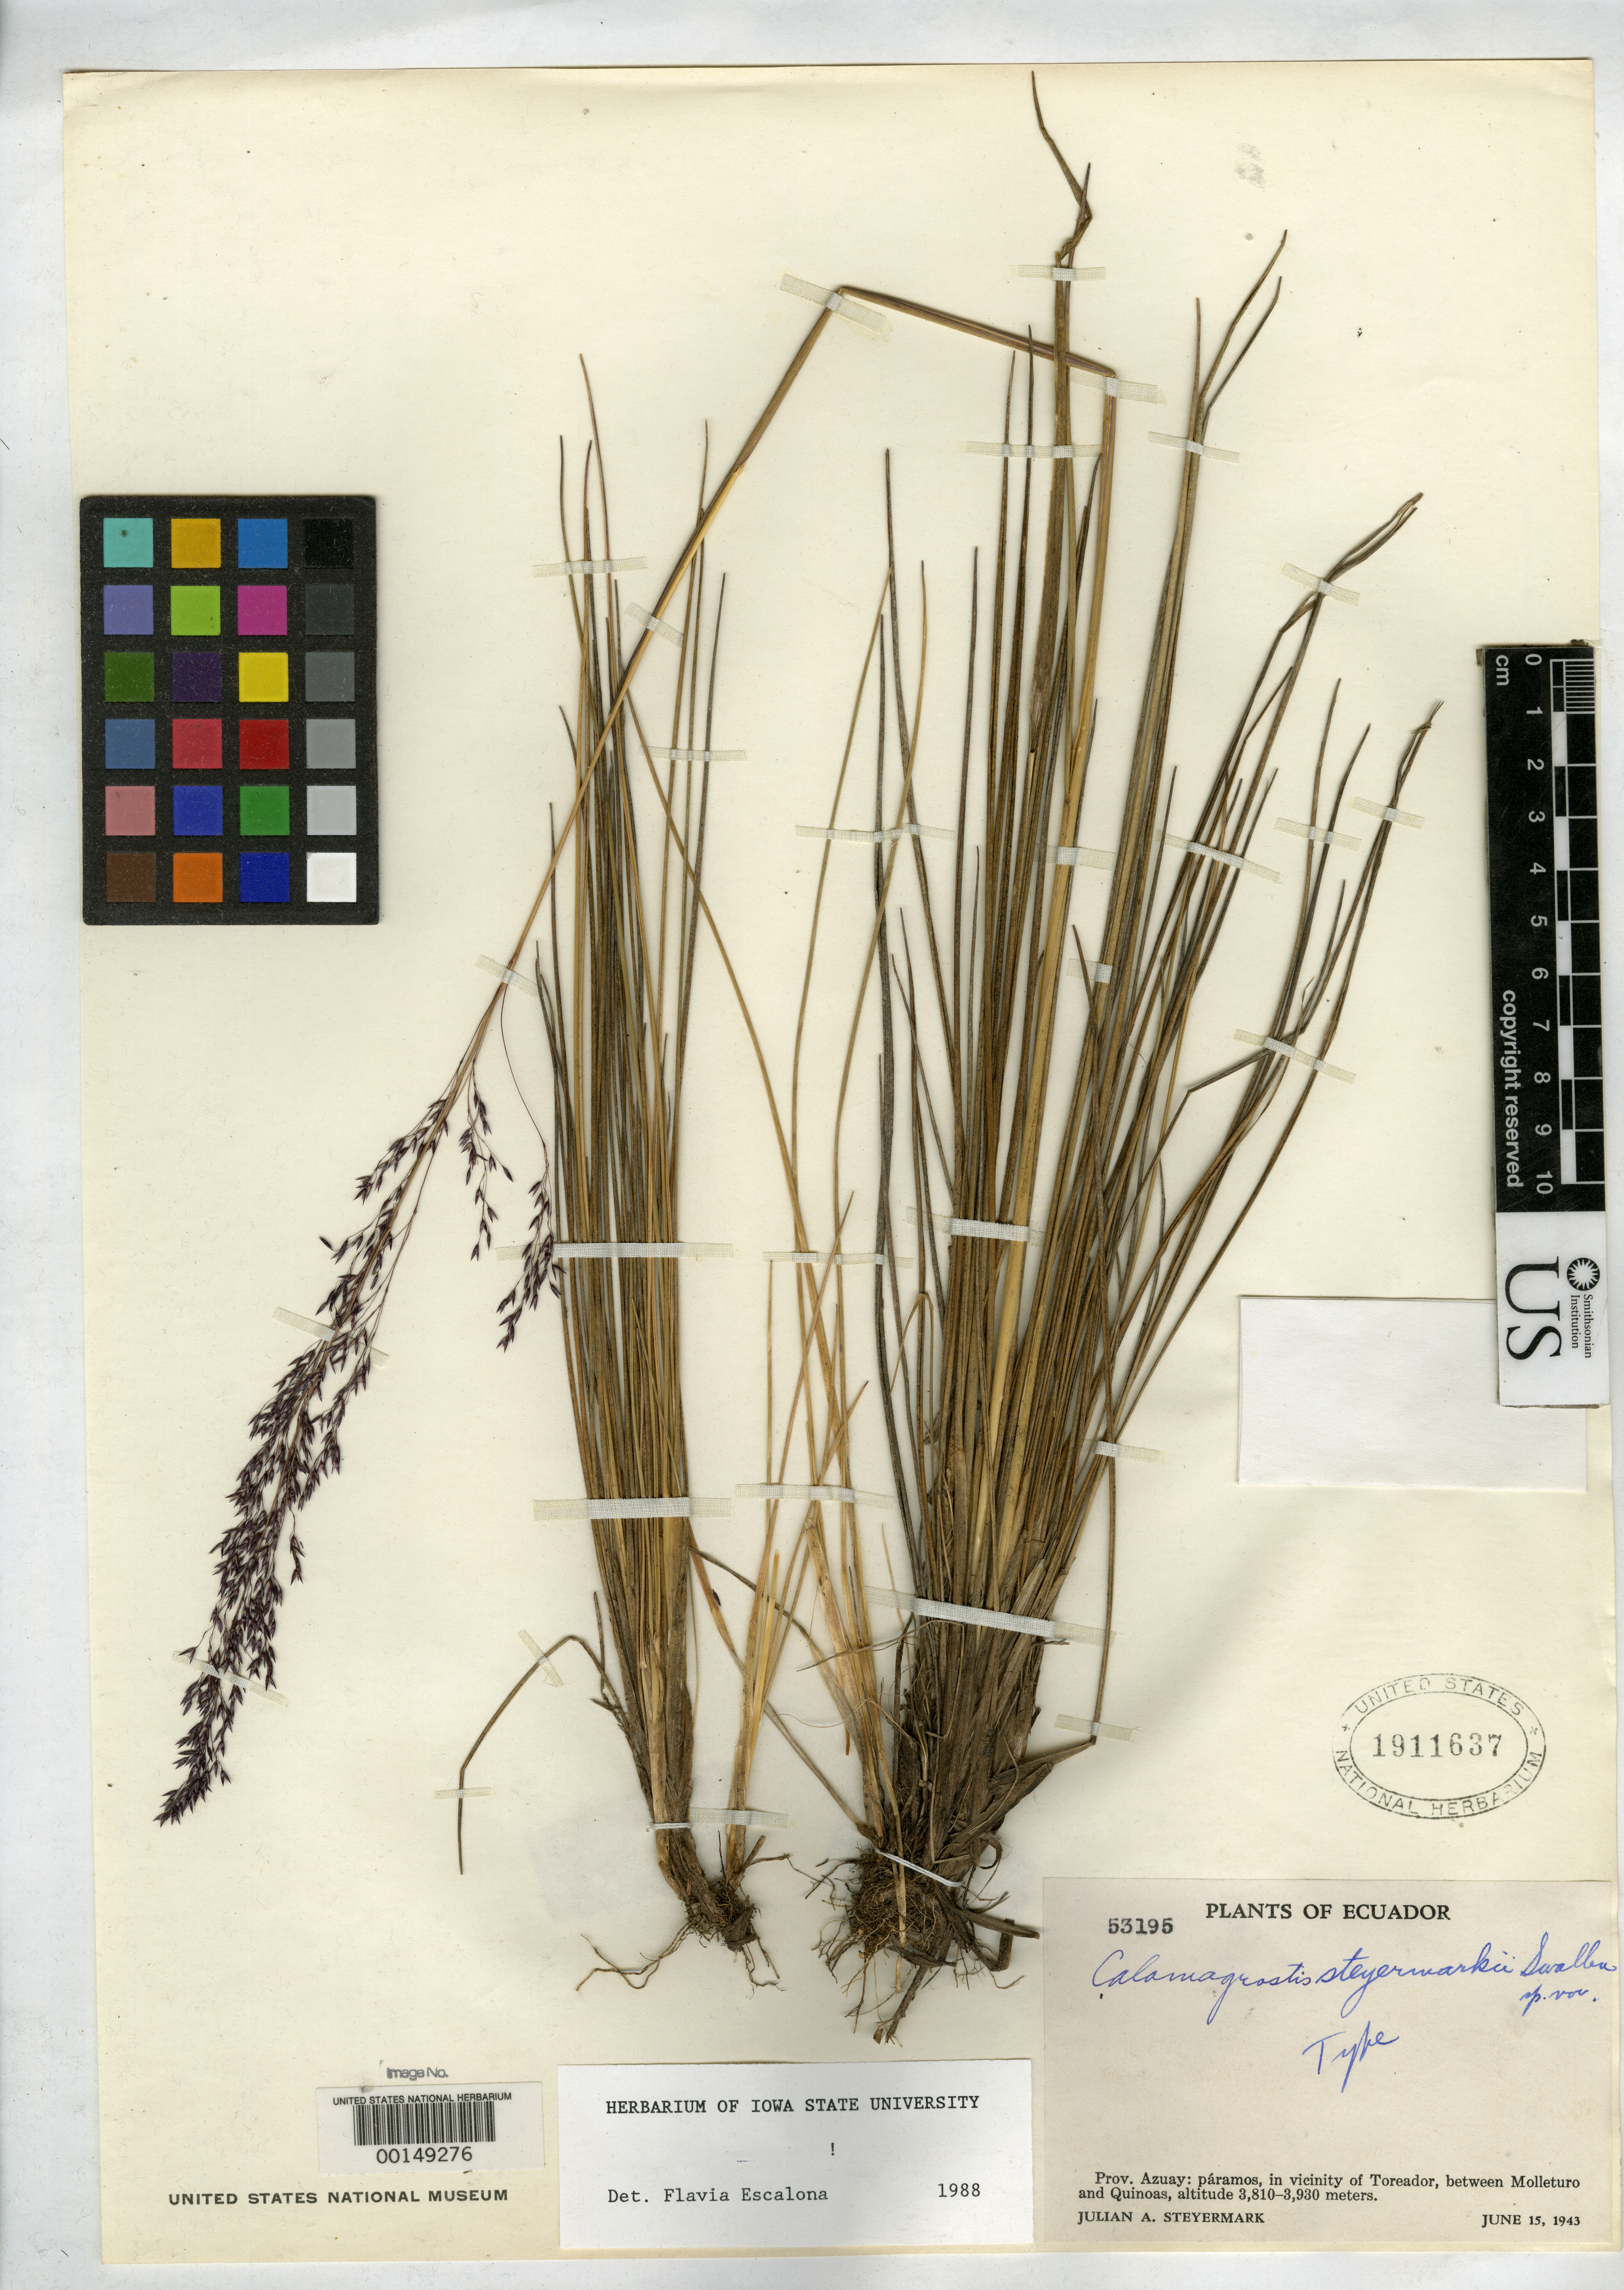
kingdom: Plantae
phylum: Tracheophyta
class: Liliopsida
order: Poales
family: Poaceae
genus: Calamagrostis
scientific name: Calamagrostis steyermarkii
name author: Swallen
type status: Holotype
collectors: J. Steyermark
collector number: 53195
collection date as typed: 15 Jun 1943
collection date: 1943-06-15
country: Ecuador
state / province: Azuay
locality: Paramos, in vicinity of Toreador, between Molleturo & Quinoas.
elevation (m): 3810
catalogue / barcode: US 1911637